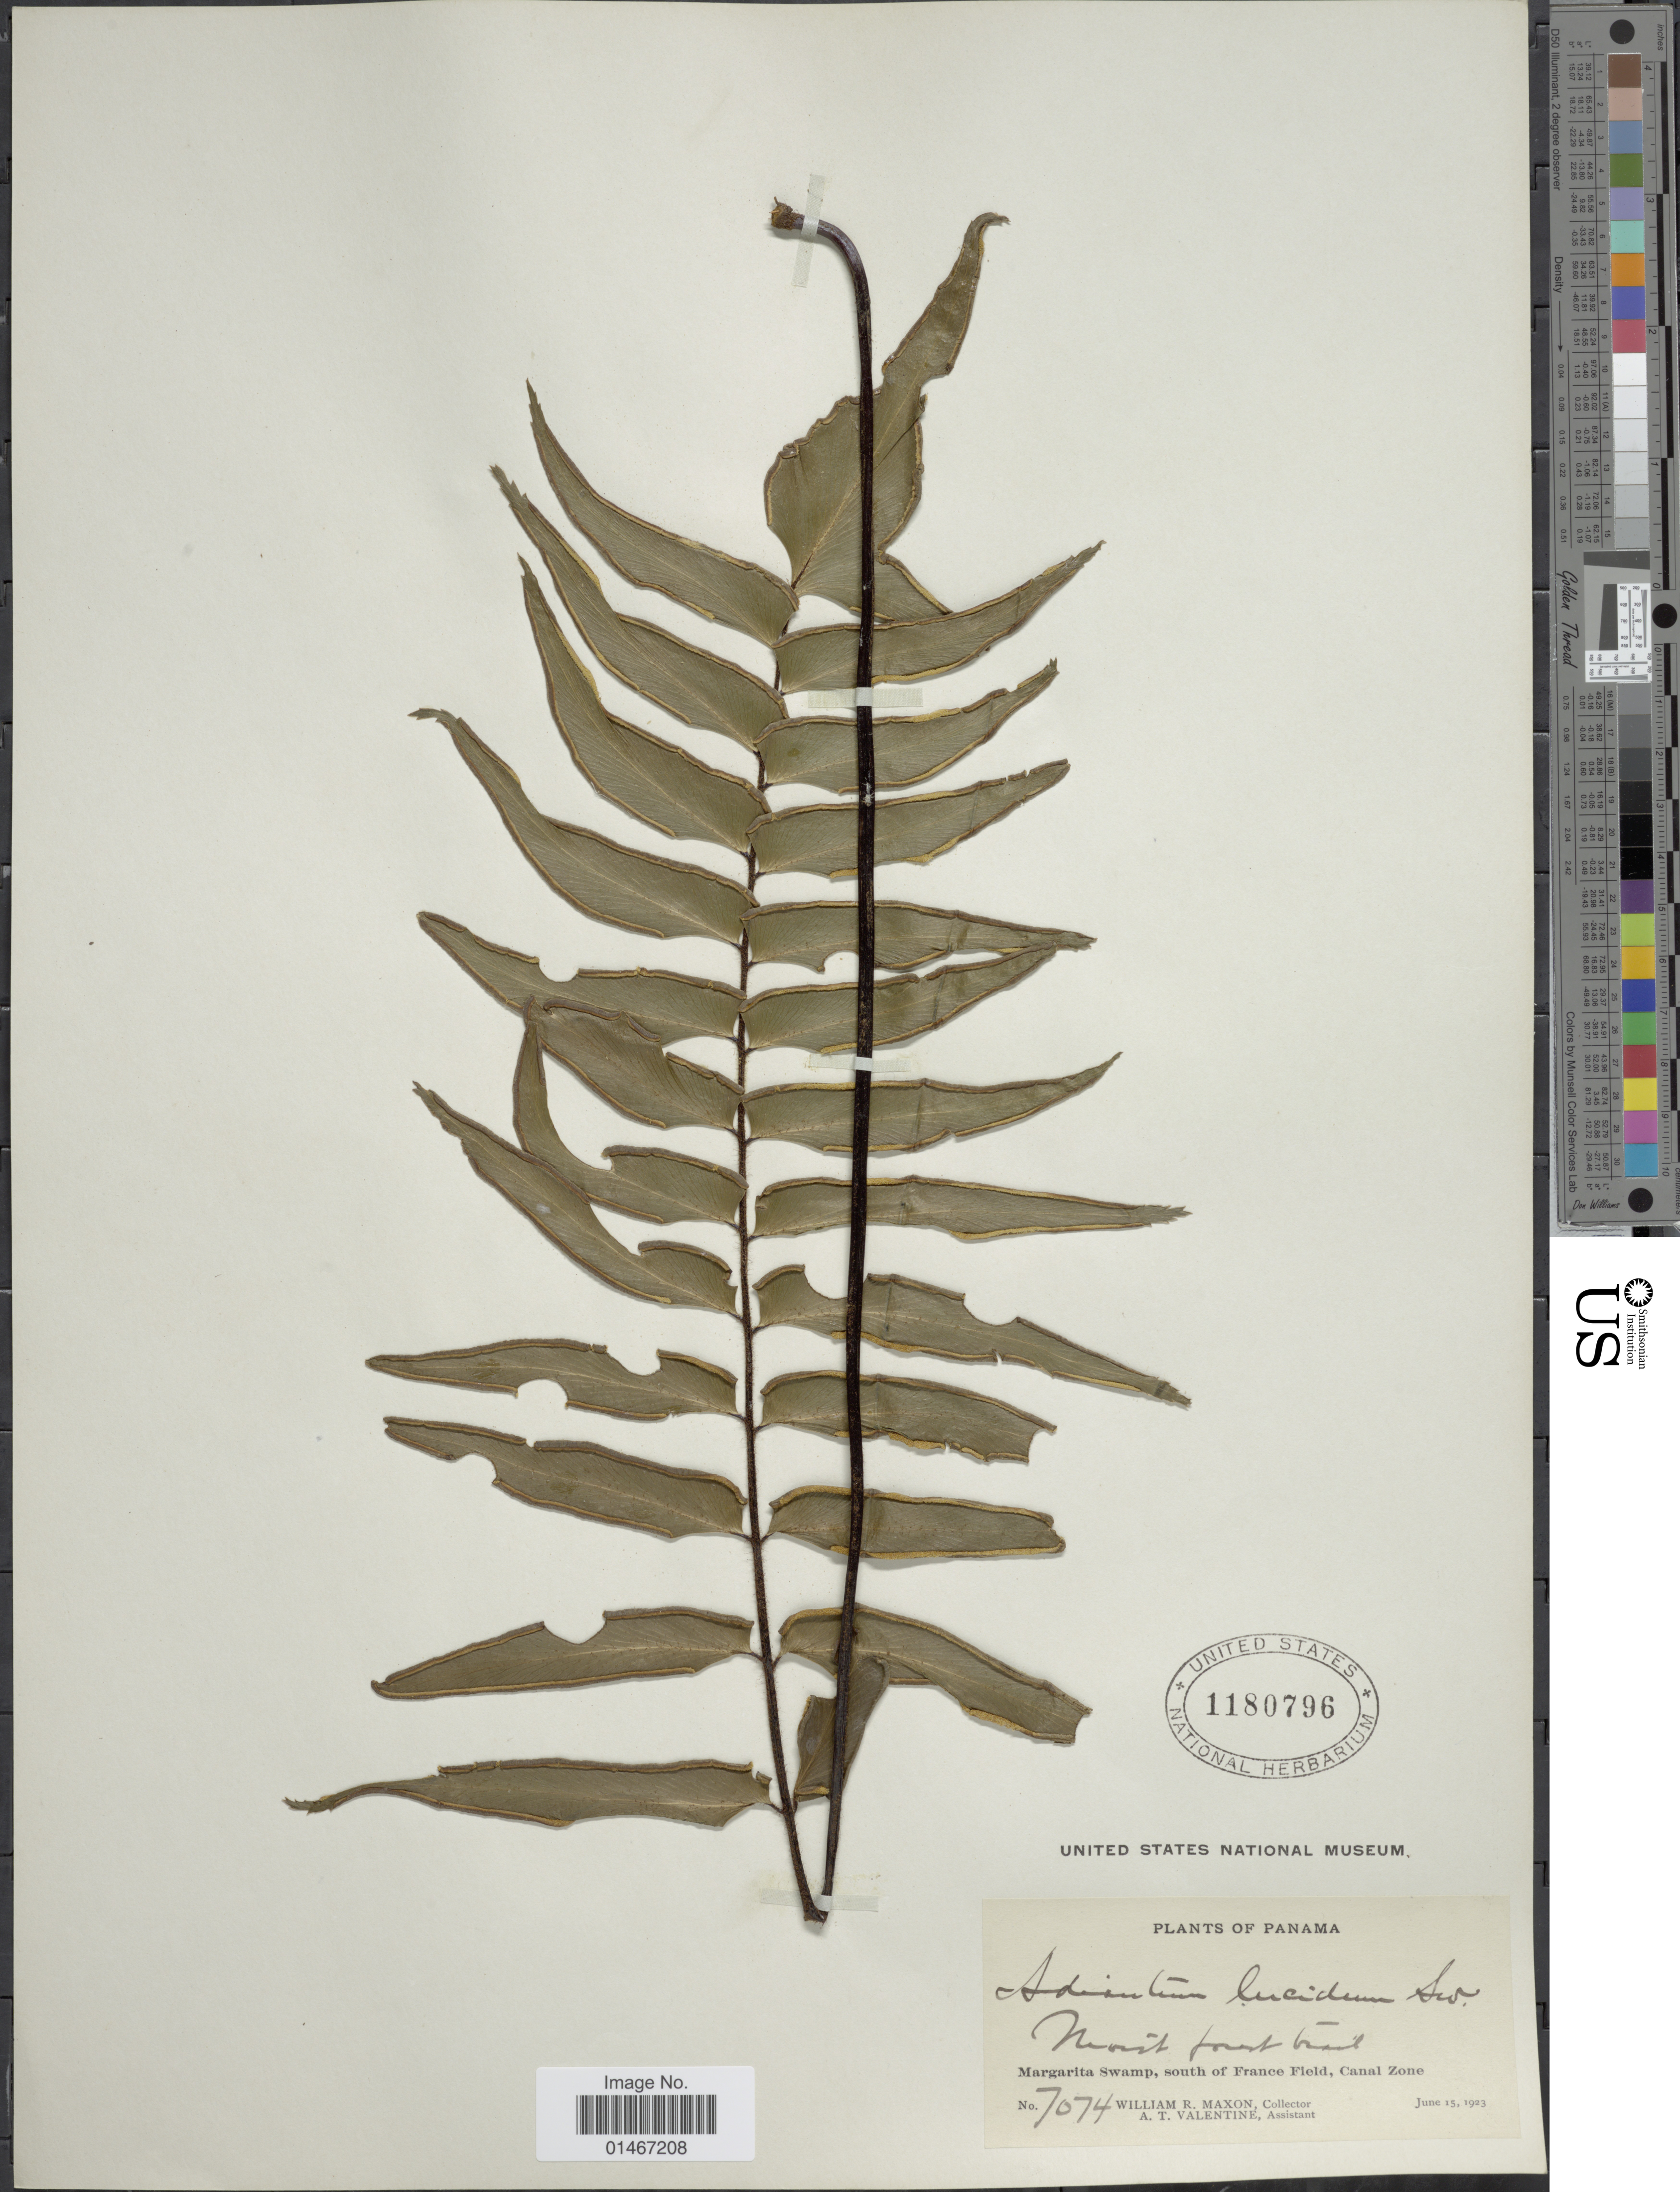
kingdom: Plantae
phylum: Tracheophyta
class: Polypodiopsida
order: Polypodiales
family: Pteridaceae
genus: Adiantum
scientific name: Adiantum lucidum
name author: (Cav.) Sw.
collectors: W. R. Maxon & A. Valentine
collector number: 7074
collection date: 1923-06-15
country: Panama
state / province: Colón / Panamá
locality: Margarita Swamp, south of France Field, Canal Zone.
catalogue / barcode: US 1180796